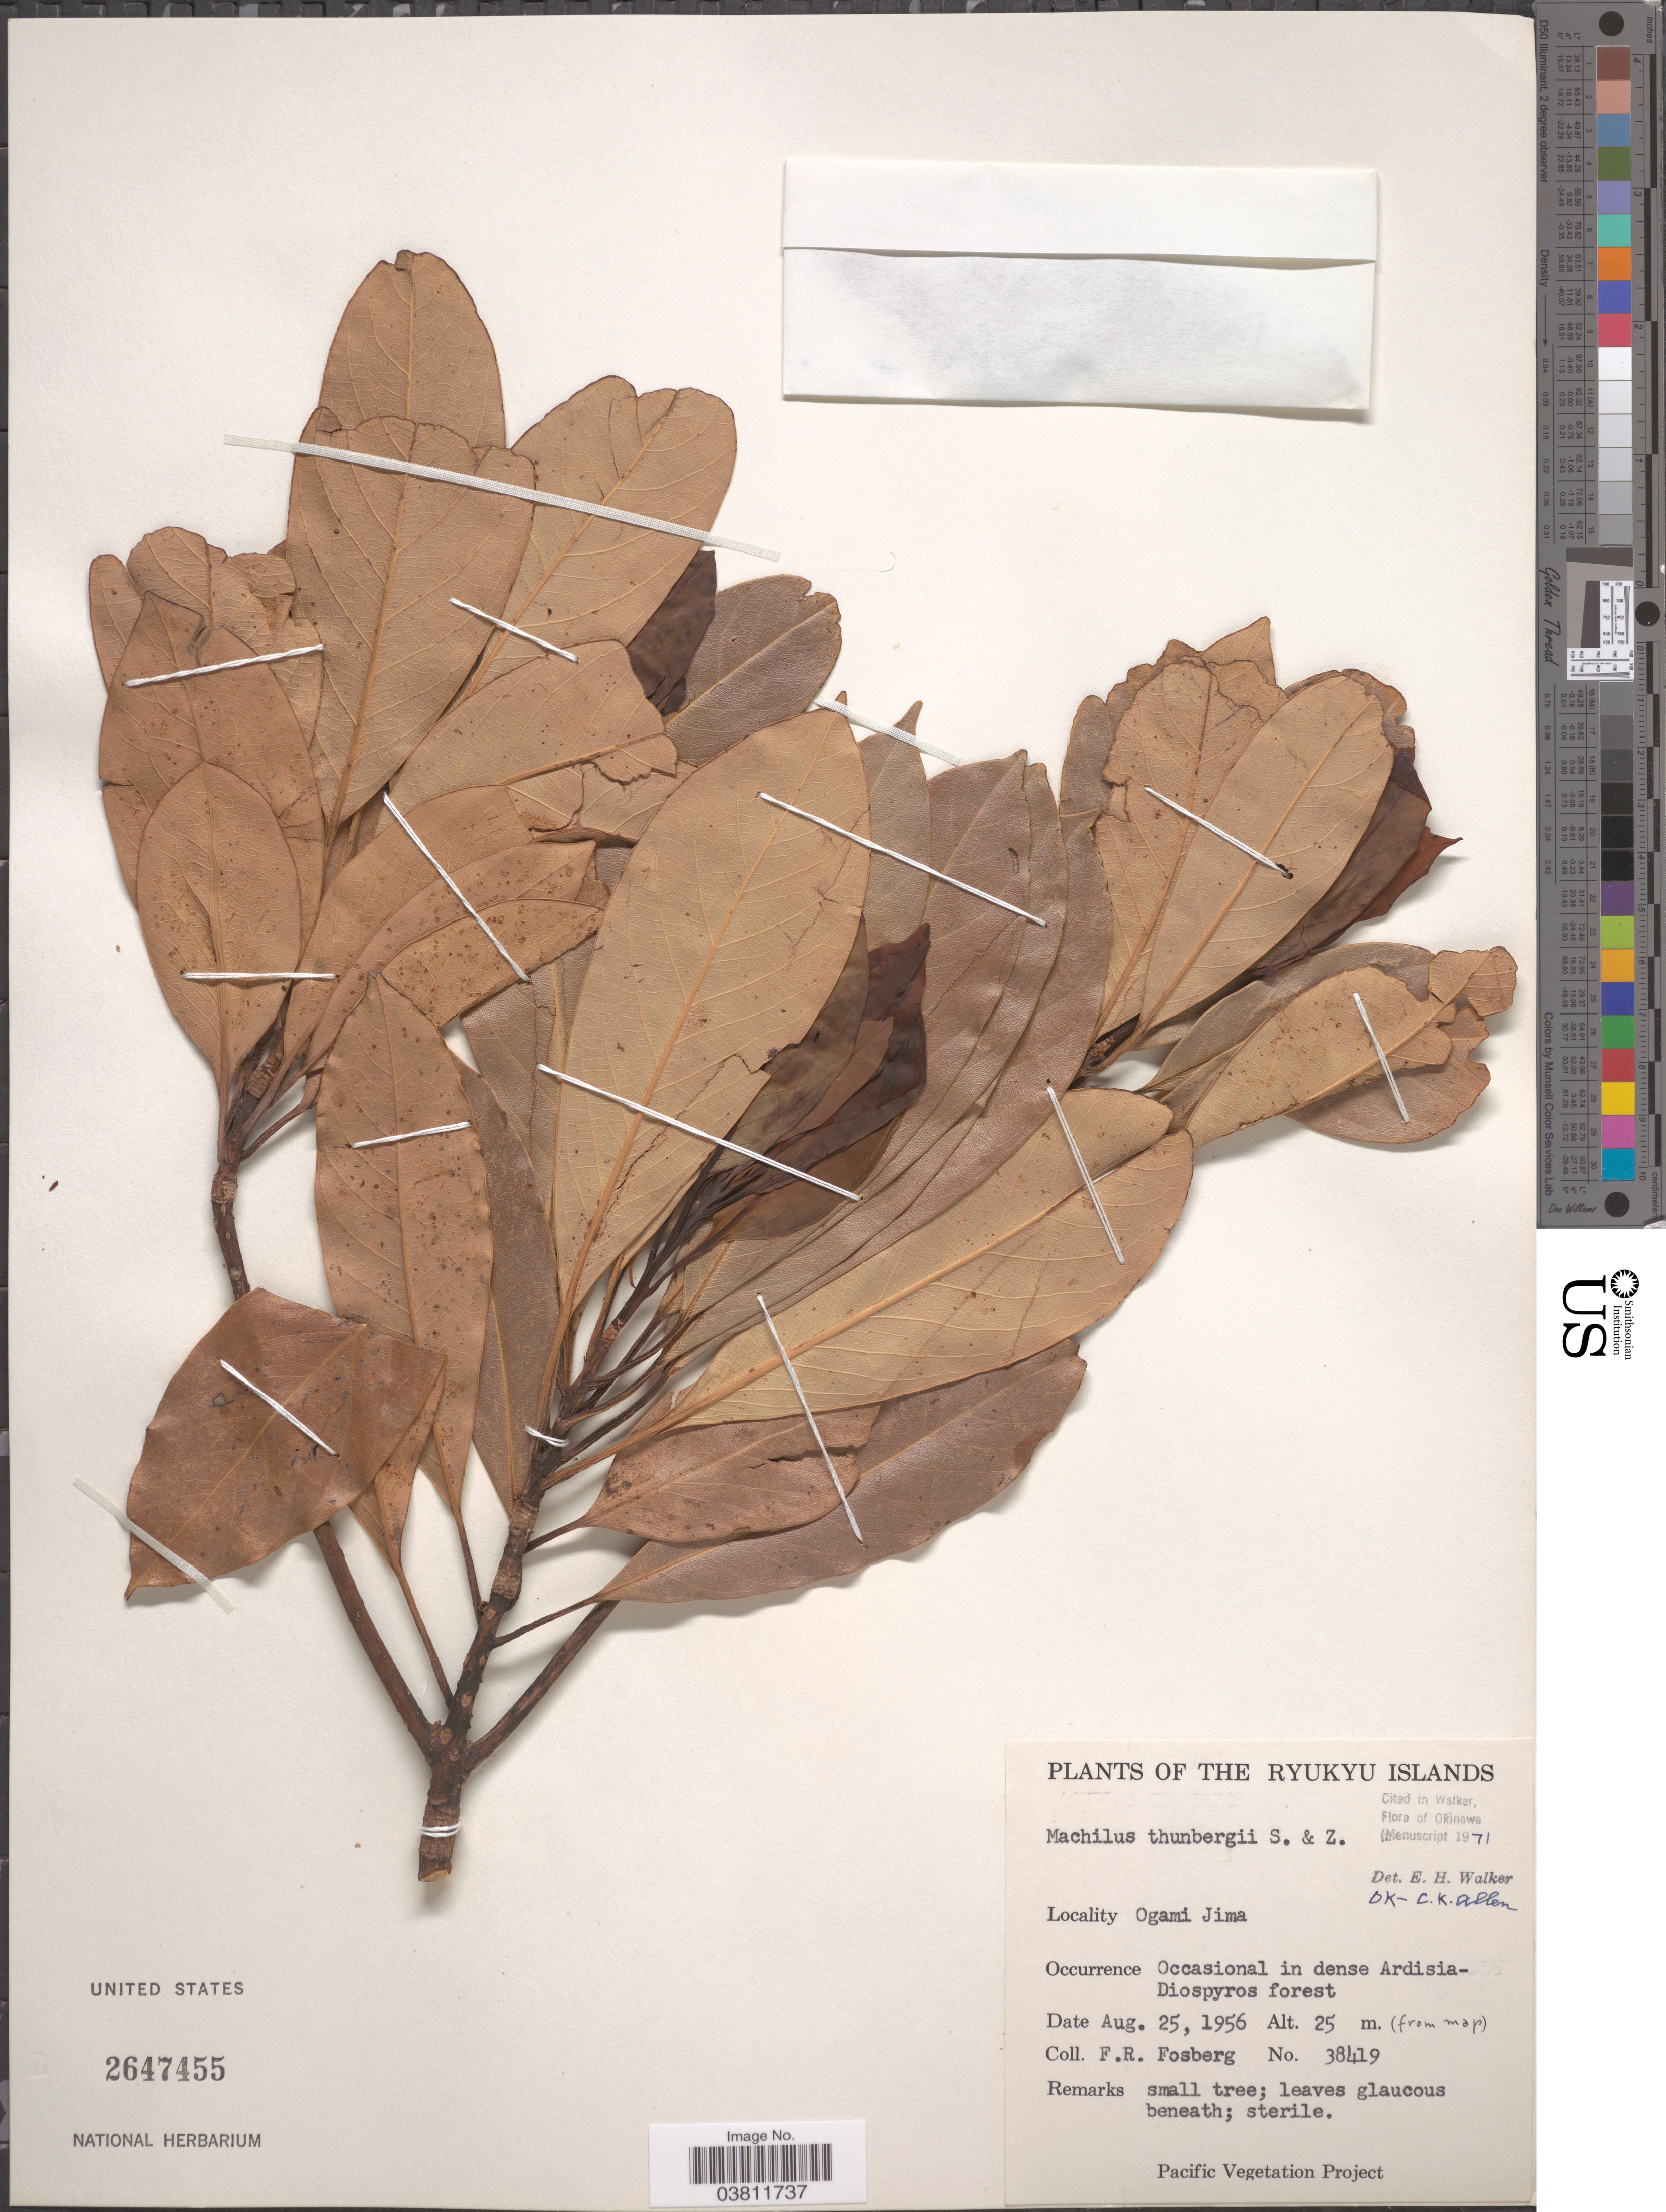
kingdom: Plantae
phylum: Tracheophyta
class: Magnoliopsida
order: Laurales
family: Lauraceae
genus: Machilus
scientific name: Machilus thunbergii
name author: Siebold & Zucc.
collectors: F. R. Fosberg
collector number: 38419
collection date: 1956-08-25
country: Japan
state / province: Okinawa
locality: The Ryukyu Islands. Okinawa. Ogami Jima.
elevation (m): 25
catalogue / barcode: US 2647455